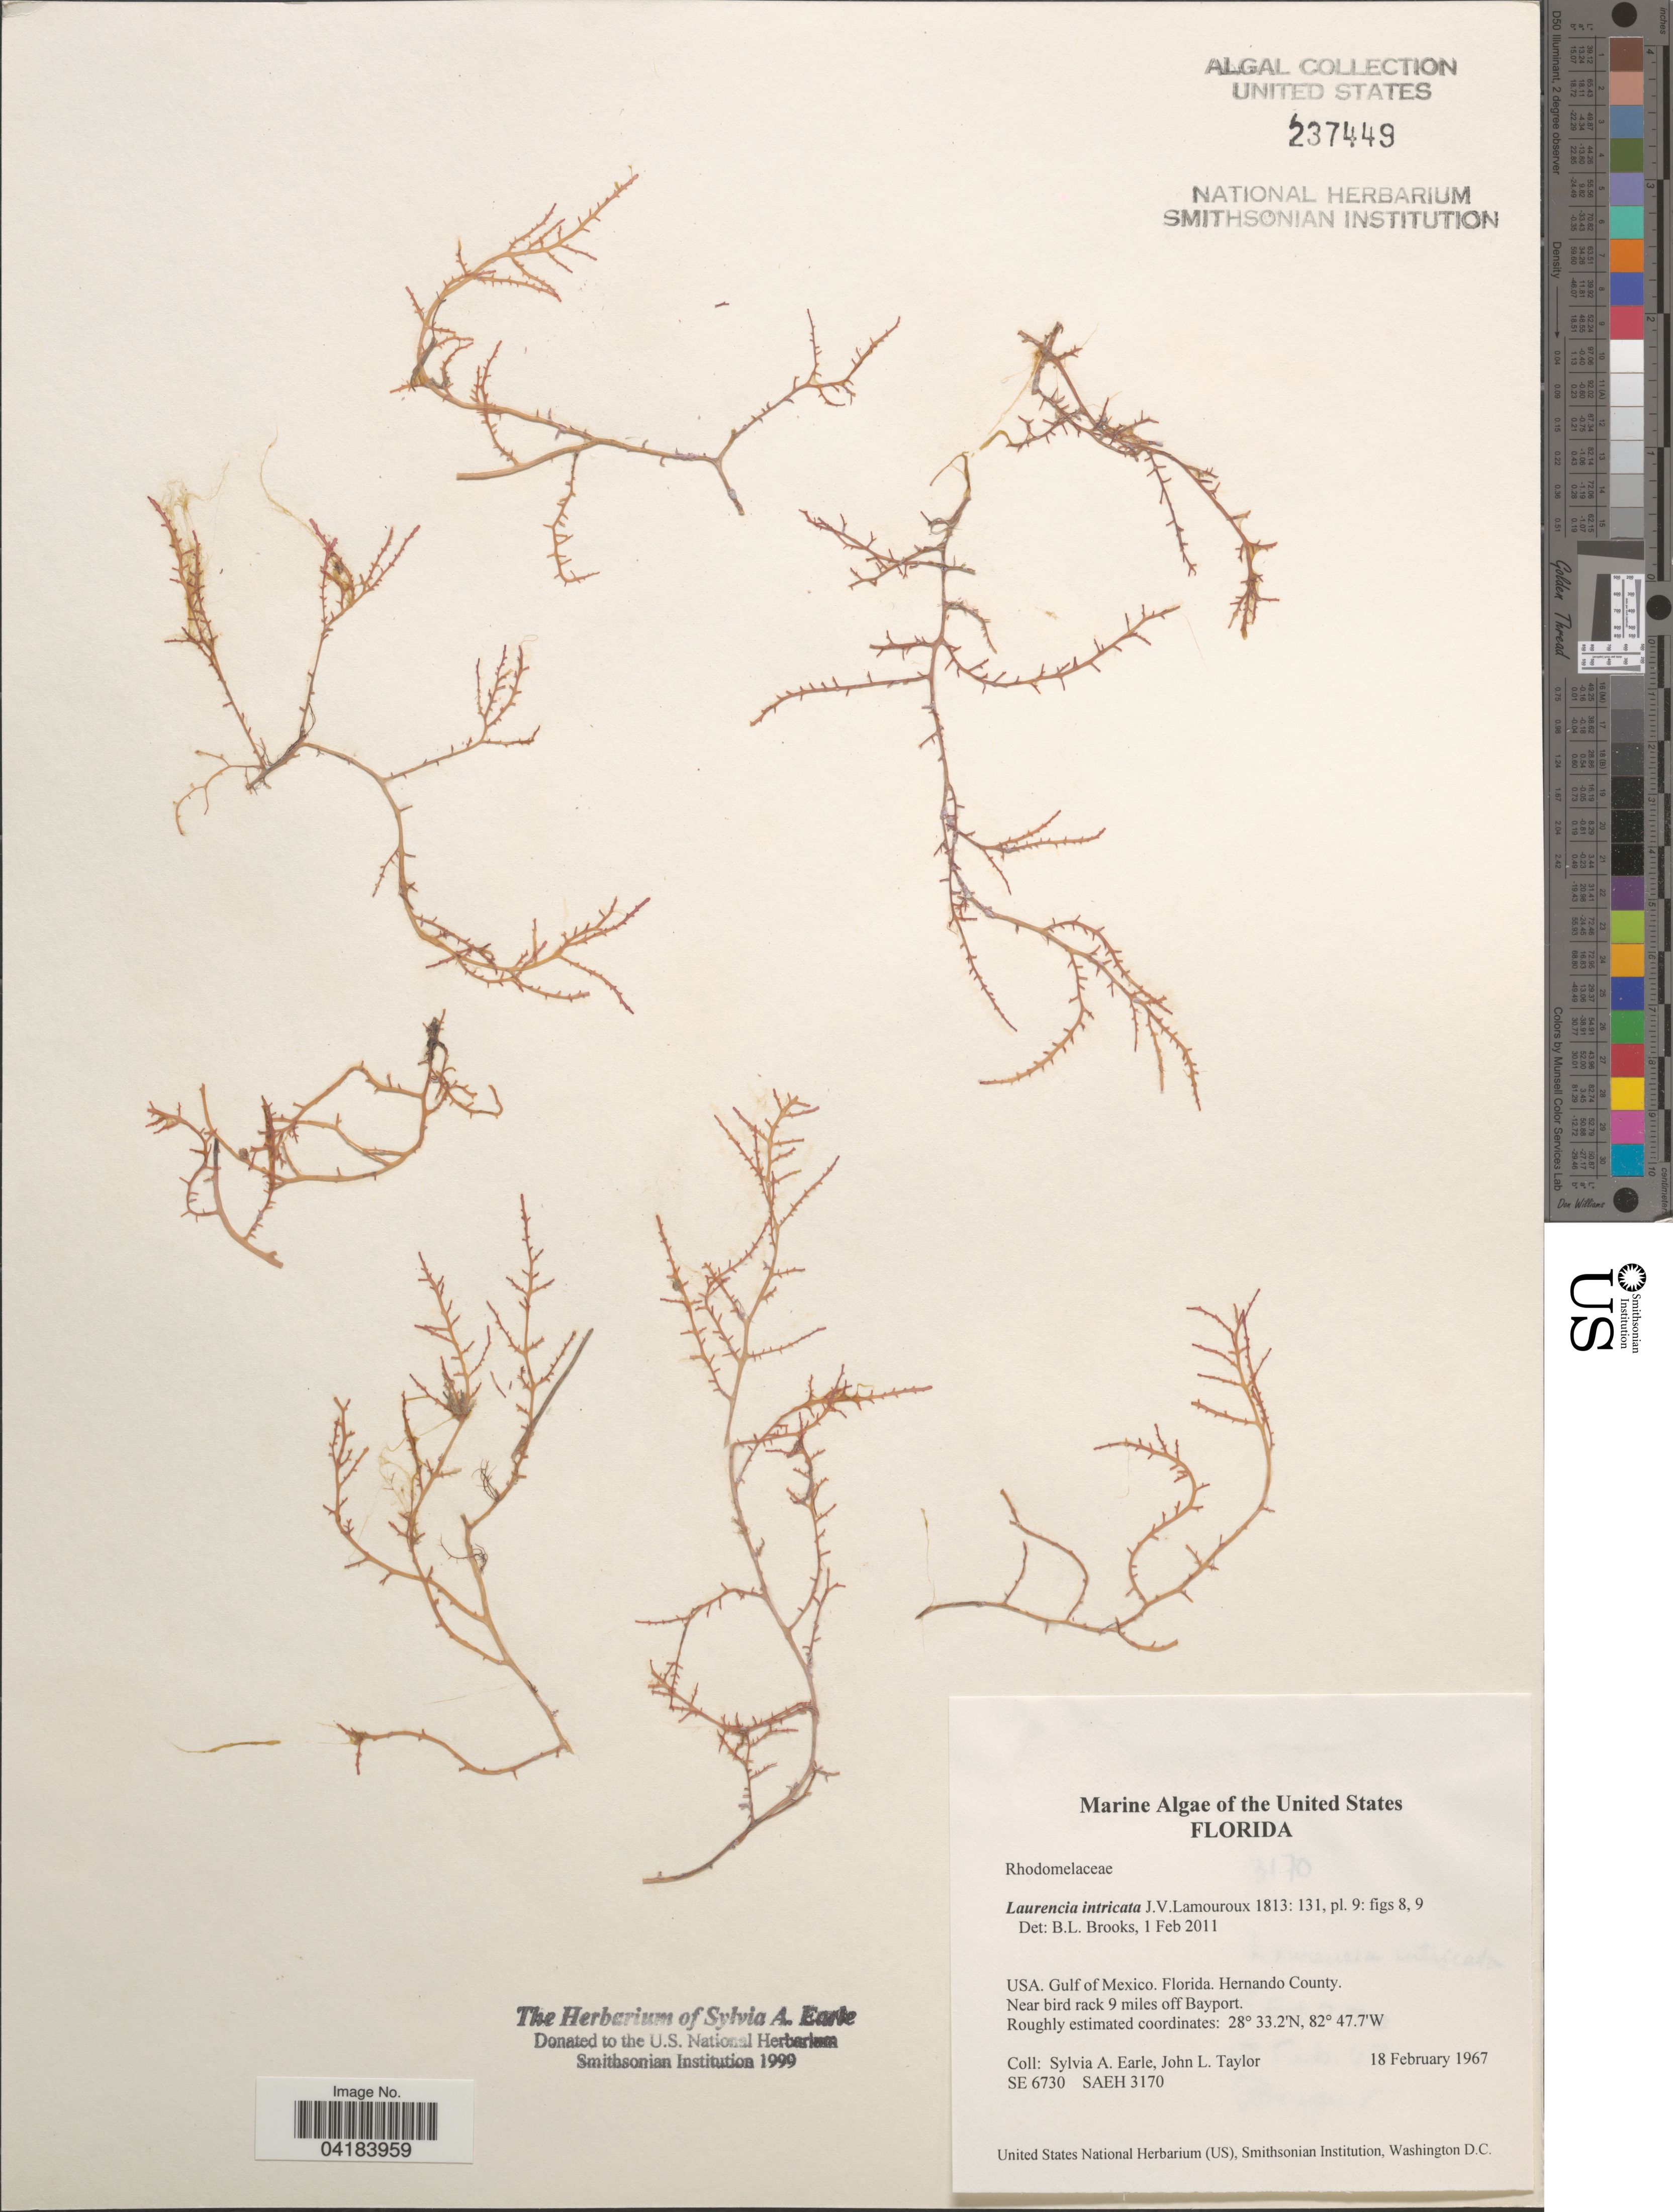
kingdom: Plantae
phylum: Rhodophyta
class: Florideophyceae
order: Ceramiales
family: Rhodomelaceae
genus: Laurencia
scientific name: Laurencia intricata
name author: J.V.Lamouroux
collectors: S. A. Earle & J. L. Taylor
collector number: SE6730/SAEH3170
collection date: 1967-02-18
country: United States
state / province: Florida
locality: Gulf of Mexico. Hernando County. Near bird rack 9 miles off Bayport.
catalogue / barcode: US 237449